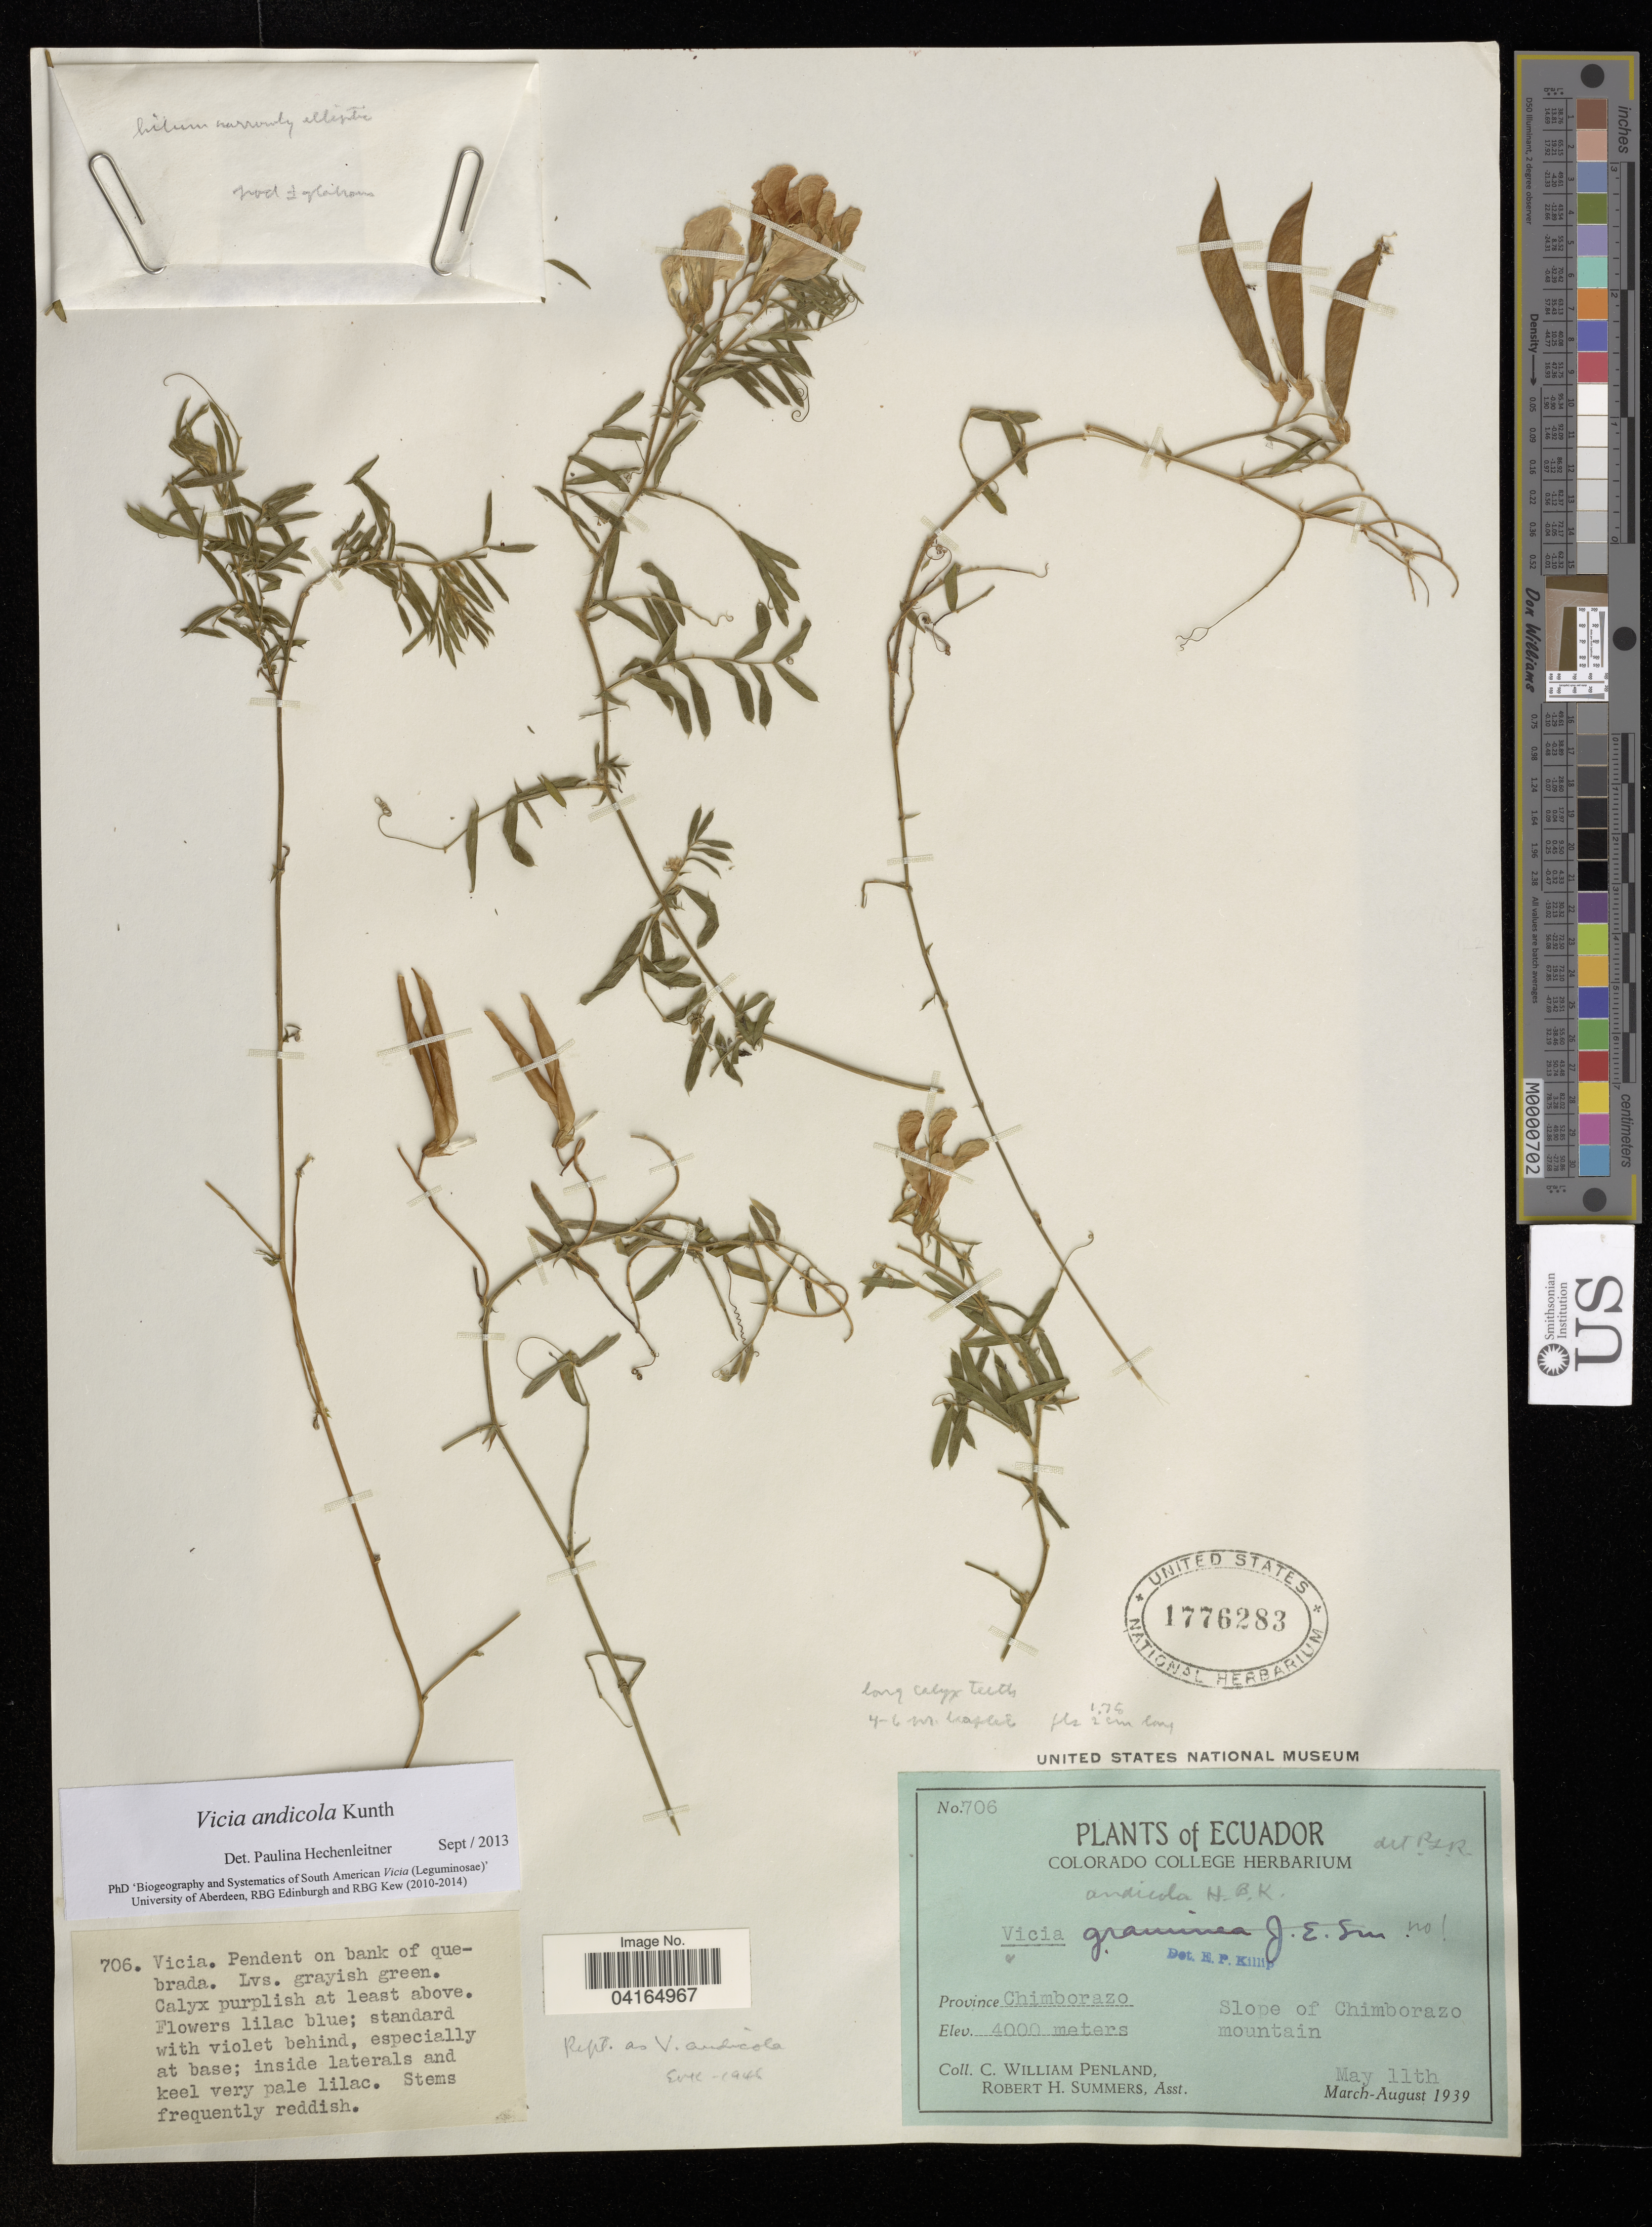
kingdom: Plantae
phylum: Tracheophyta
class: Magnoliopsida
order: Fabales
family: Fabaceae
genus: Vicia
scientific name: Vicia andicola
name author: Kunth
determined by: Hechenleitner, Paulina, RBG Edinburgh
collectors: C. W. Penland & R. Summers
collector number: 706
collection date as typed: March-August 1939 MAY 11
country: Ecuador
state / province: Chimborazo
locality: Slope of Chimborazo mountain.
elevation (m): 4000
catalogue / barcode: US 1776283